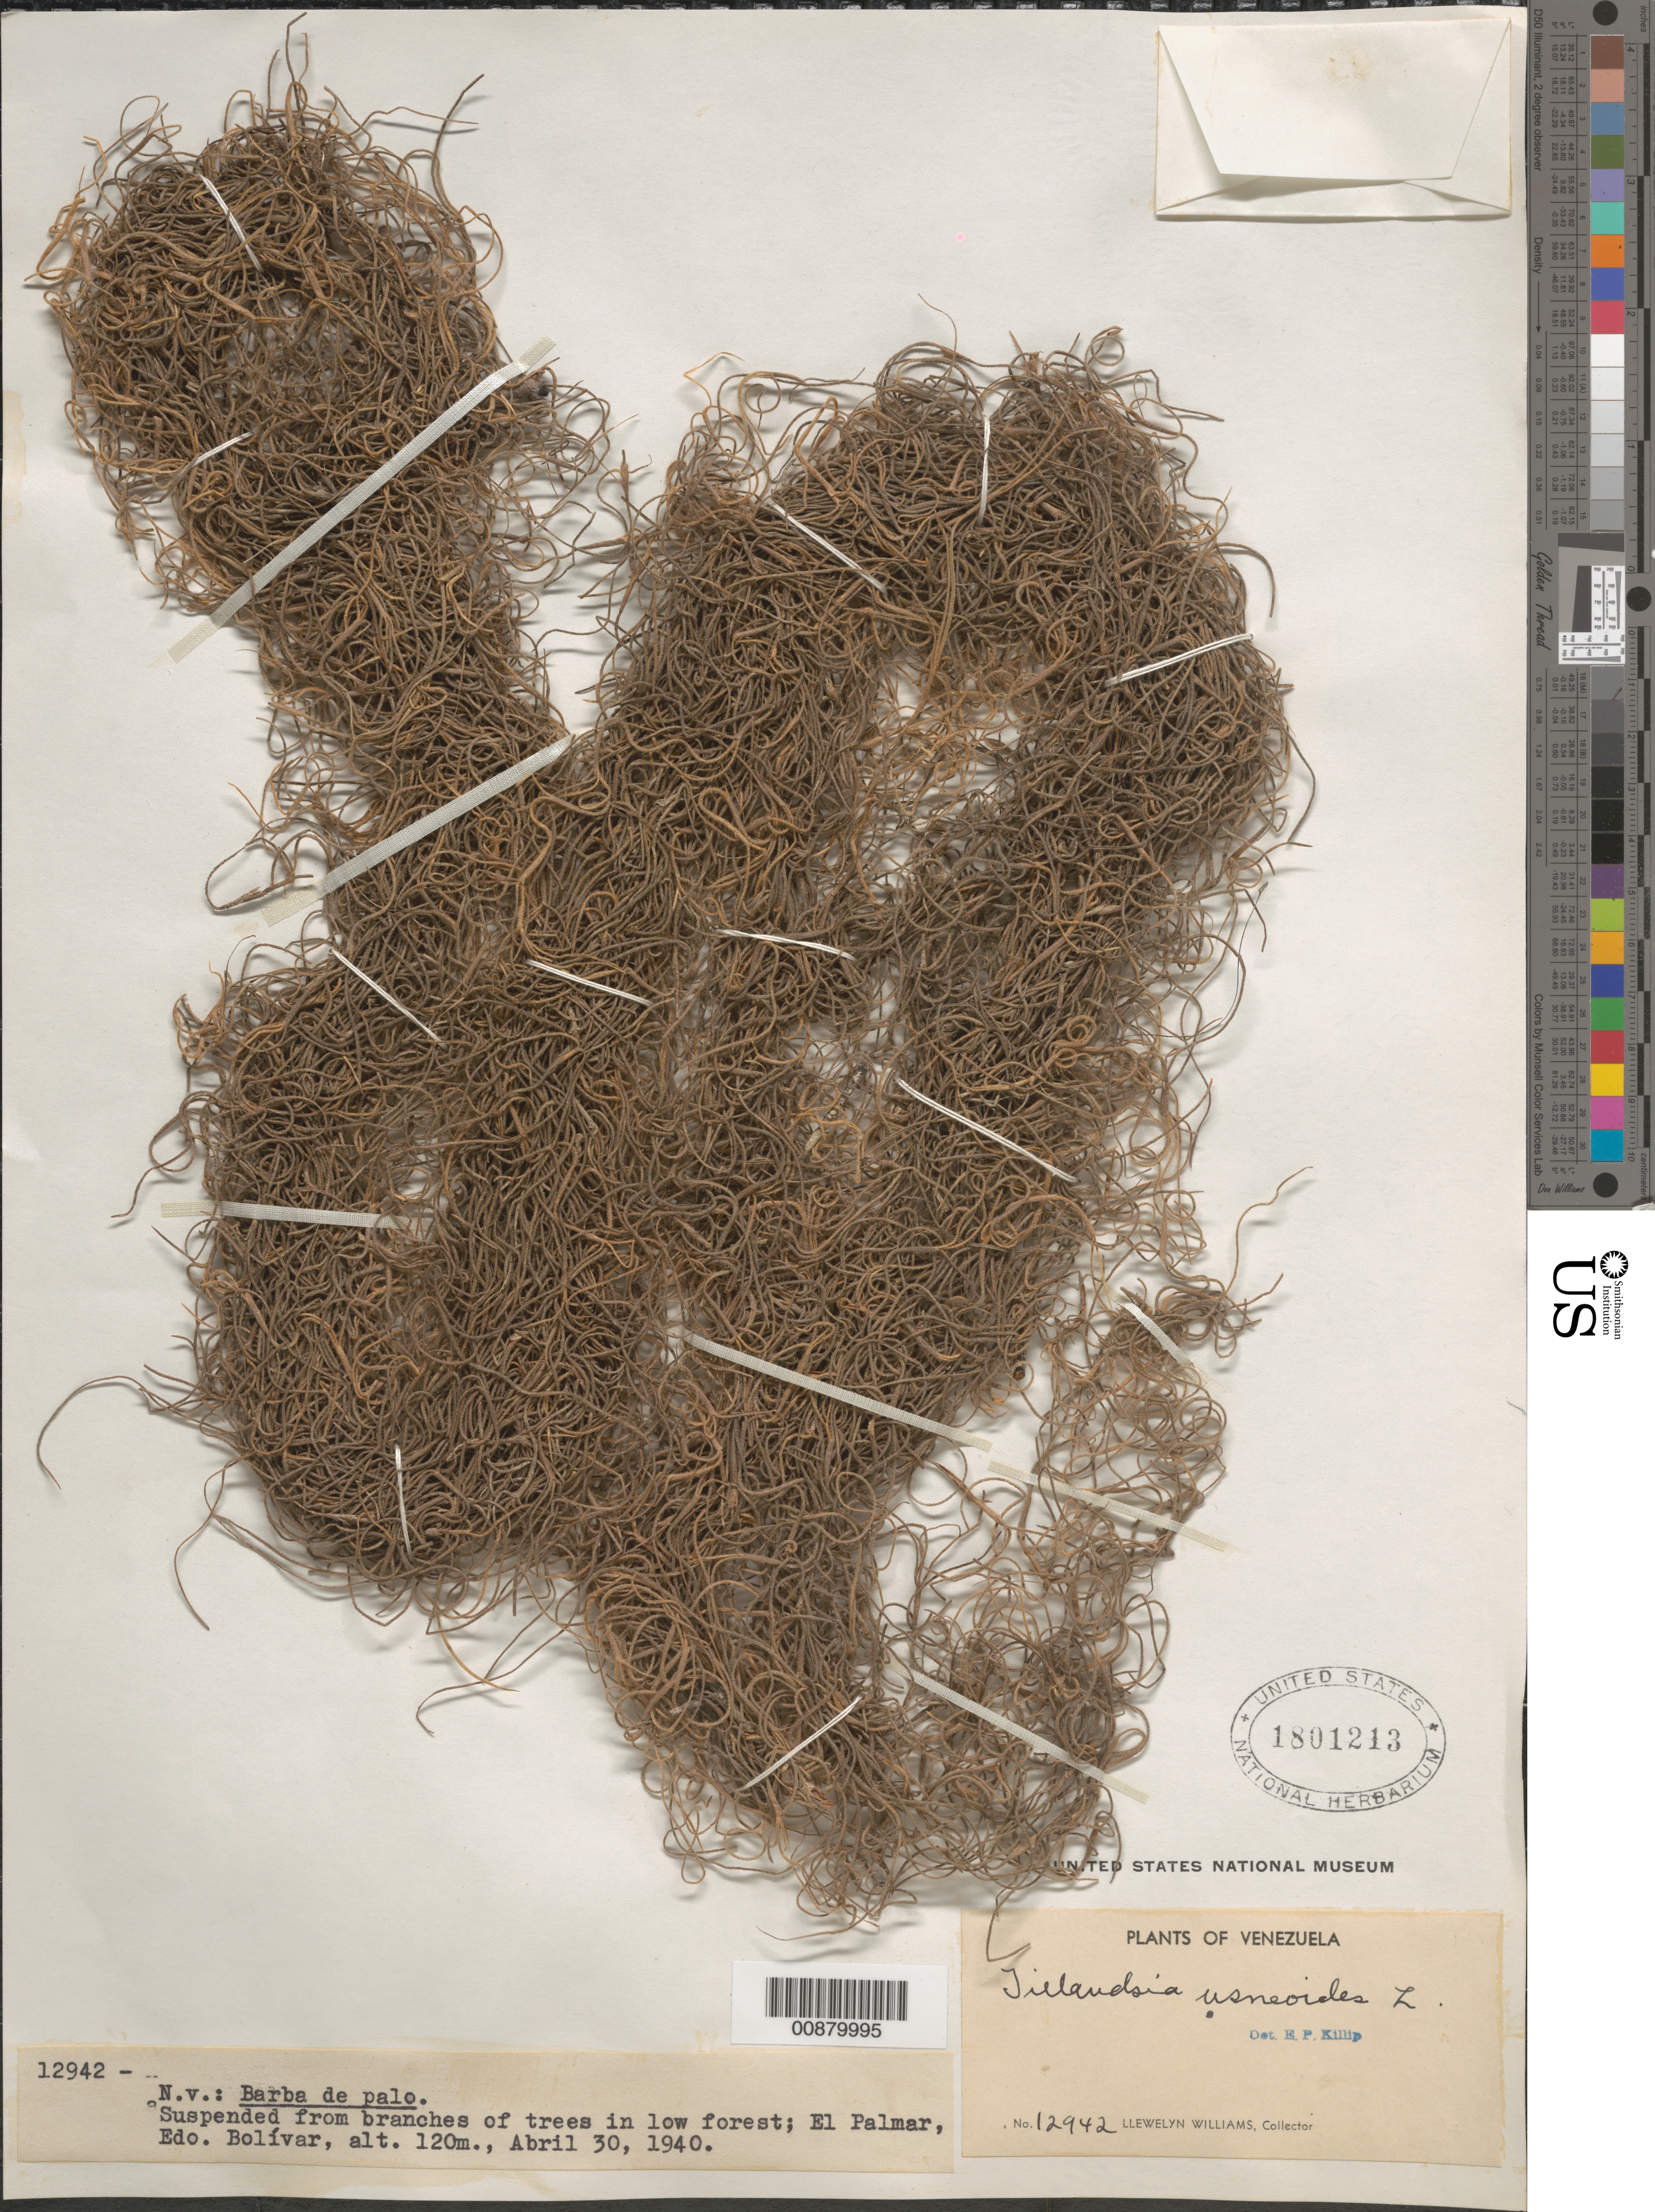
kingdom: Plantae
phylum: Tracheophyta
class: Liliopsida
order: Poales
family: Bromeliaceae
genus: Tillandsia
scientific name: Tillandsia usneoides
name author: (L.) L.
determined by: Killip, Ellsworth P.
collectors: Ll. Williams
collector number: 12942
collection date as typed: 30-Apr-40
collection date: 1940-04-30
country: Venezuela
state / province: Bolívar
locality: El Palmar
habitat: Suspended from branches of trees in low forest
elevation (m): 120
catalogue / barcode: US 1801213